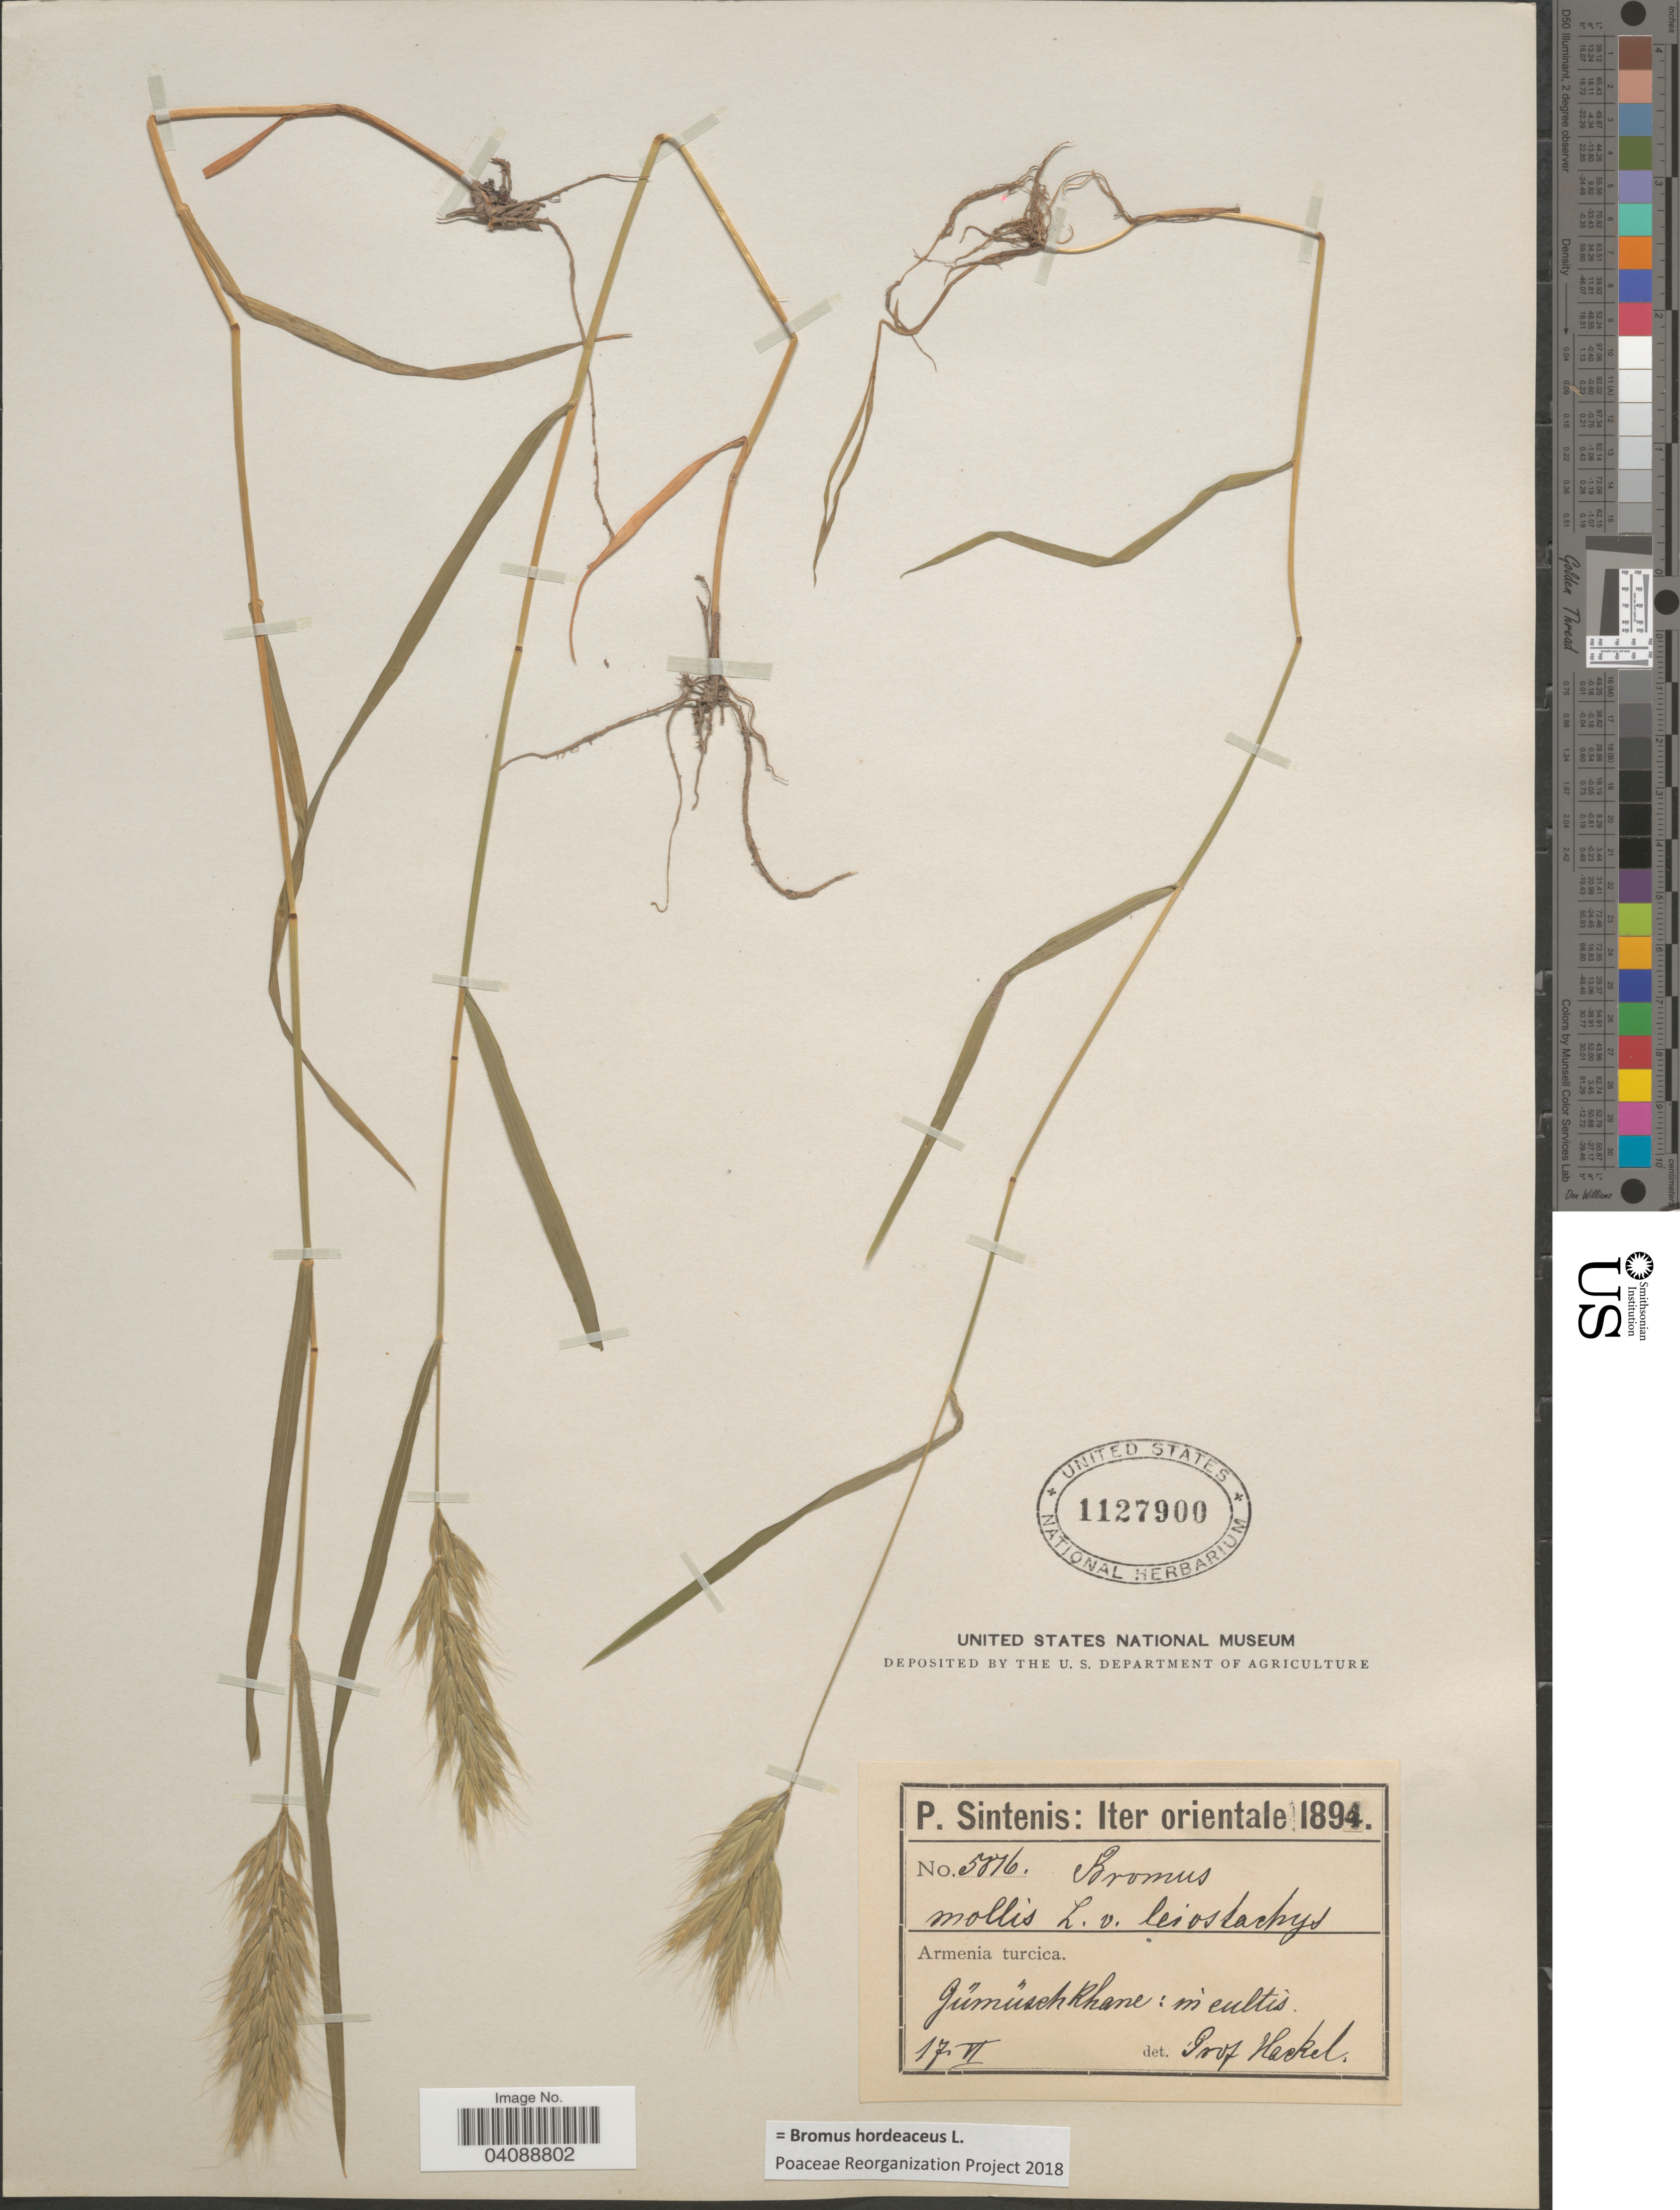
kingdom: Plantae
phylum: Tracheophyta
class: Liliopsida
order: Poales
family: Poaceae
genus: Bromus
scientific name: Bromus hordeaceus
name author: L.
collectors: P. Sintenis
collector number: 5816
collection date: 1894-06-17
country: Armenia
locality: Iter orientale 1894. Armenia turcica. Gümüschkane: in cultis.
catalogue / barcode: US 1127900